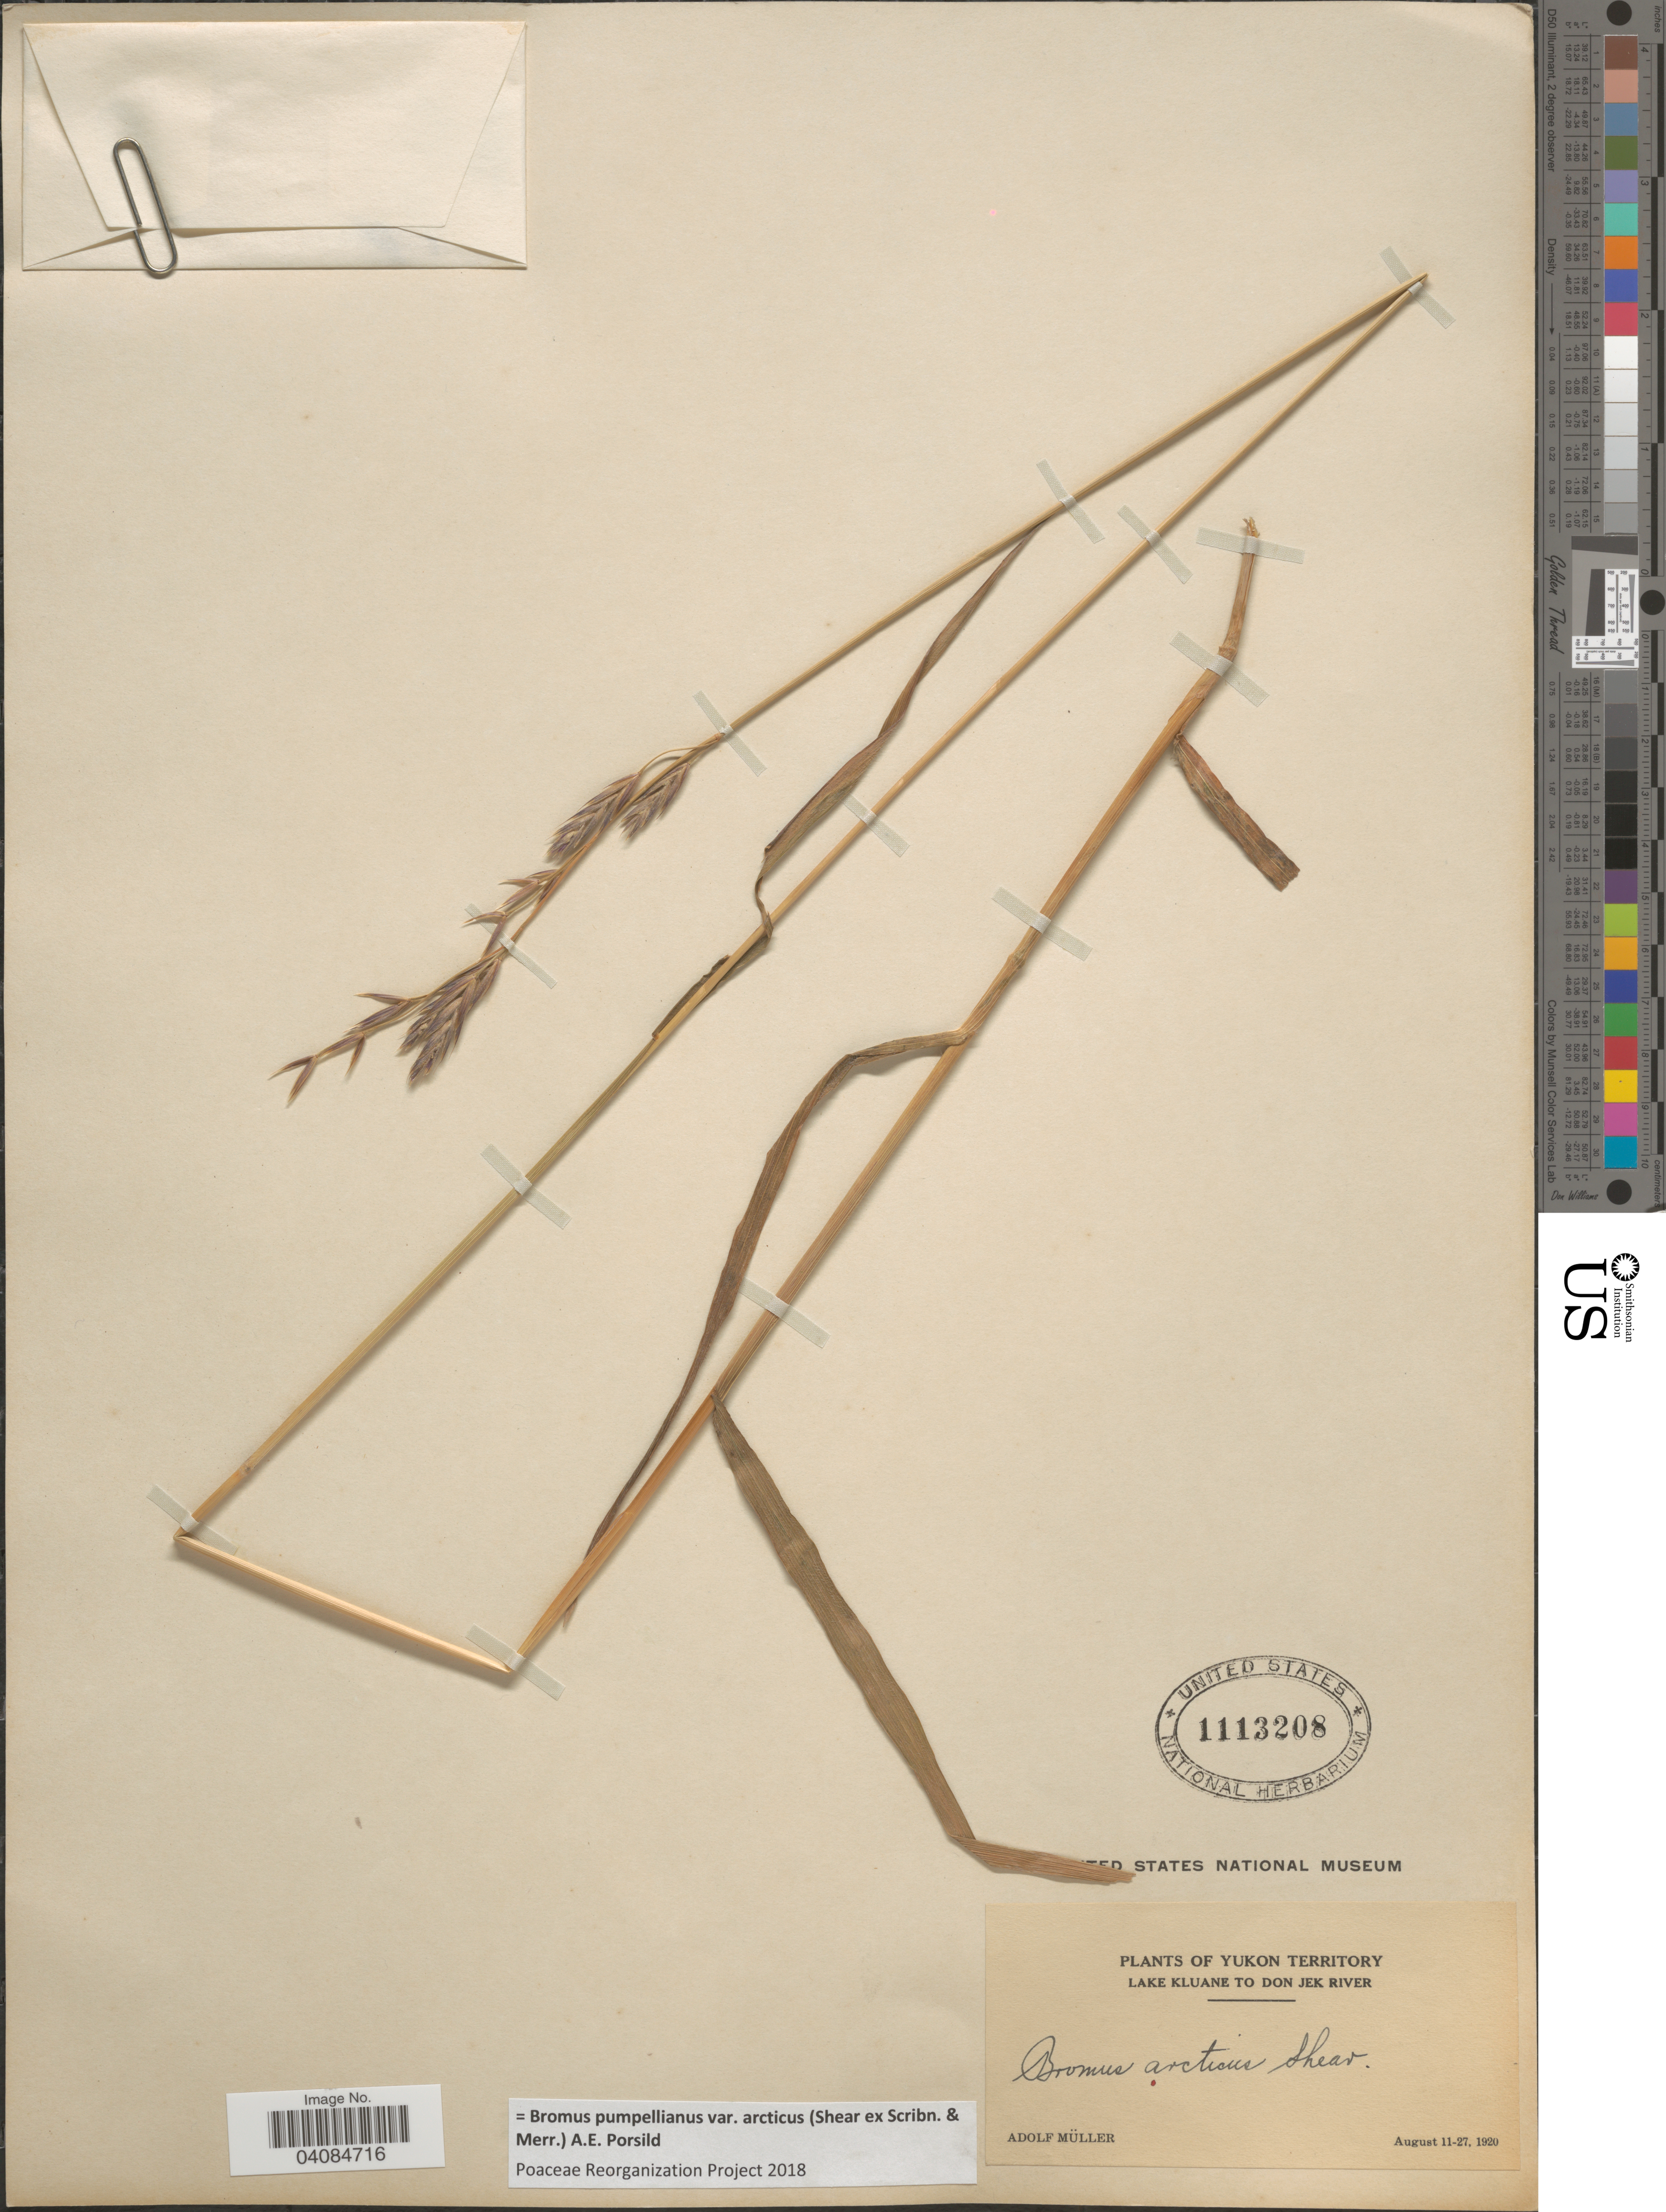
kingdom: Plantae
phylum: Tracheophyta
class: Liliopsida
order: Poales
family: Poaceae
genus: Bromus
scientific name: Bromus pumpellianus var. arcticus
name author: (Shear ex Scribn. & Merr.) A.E. Porsild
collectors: A. Muller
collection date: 1920-08-11/1920-08-27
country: Canada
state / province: Yukon Territory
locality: Lake Kluane to Don Jek River.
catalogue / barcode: US 1113208